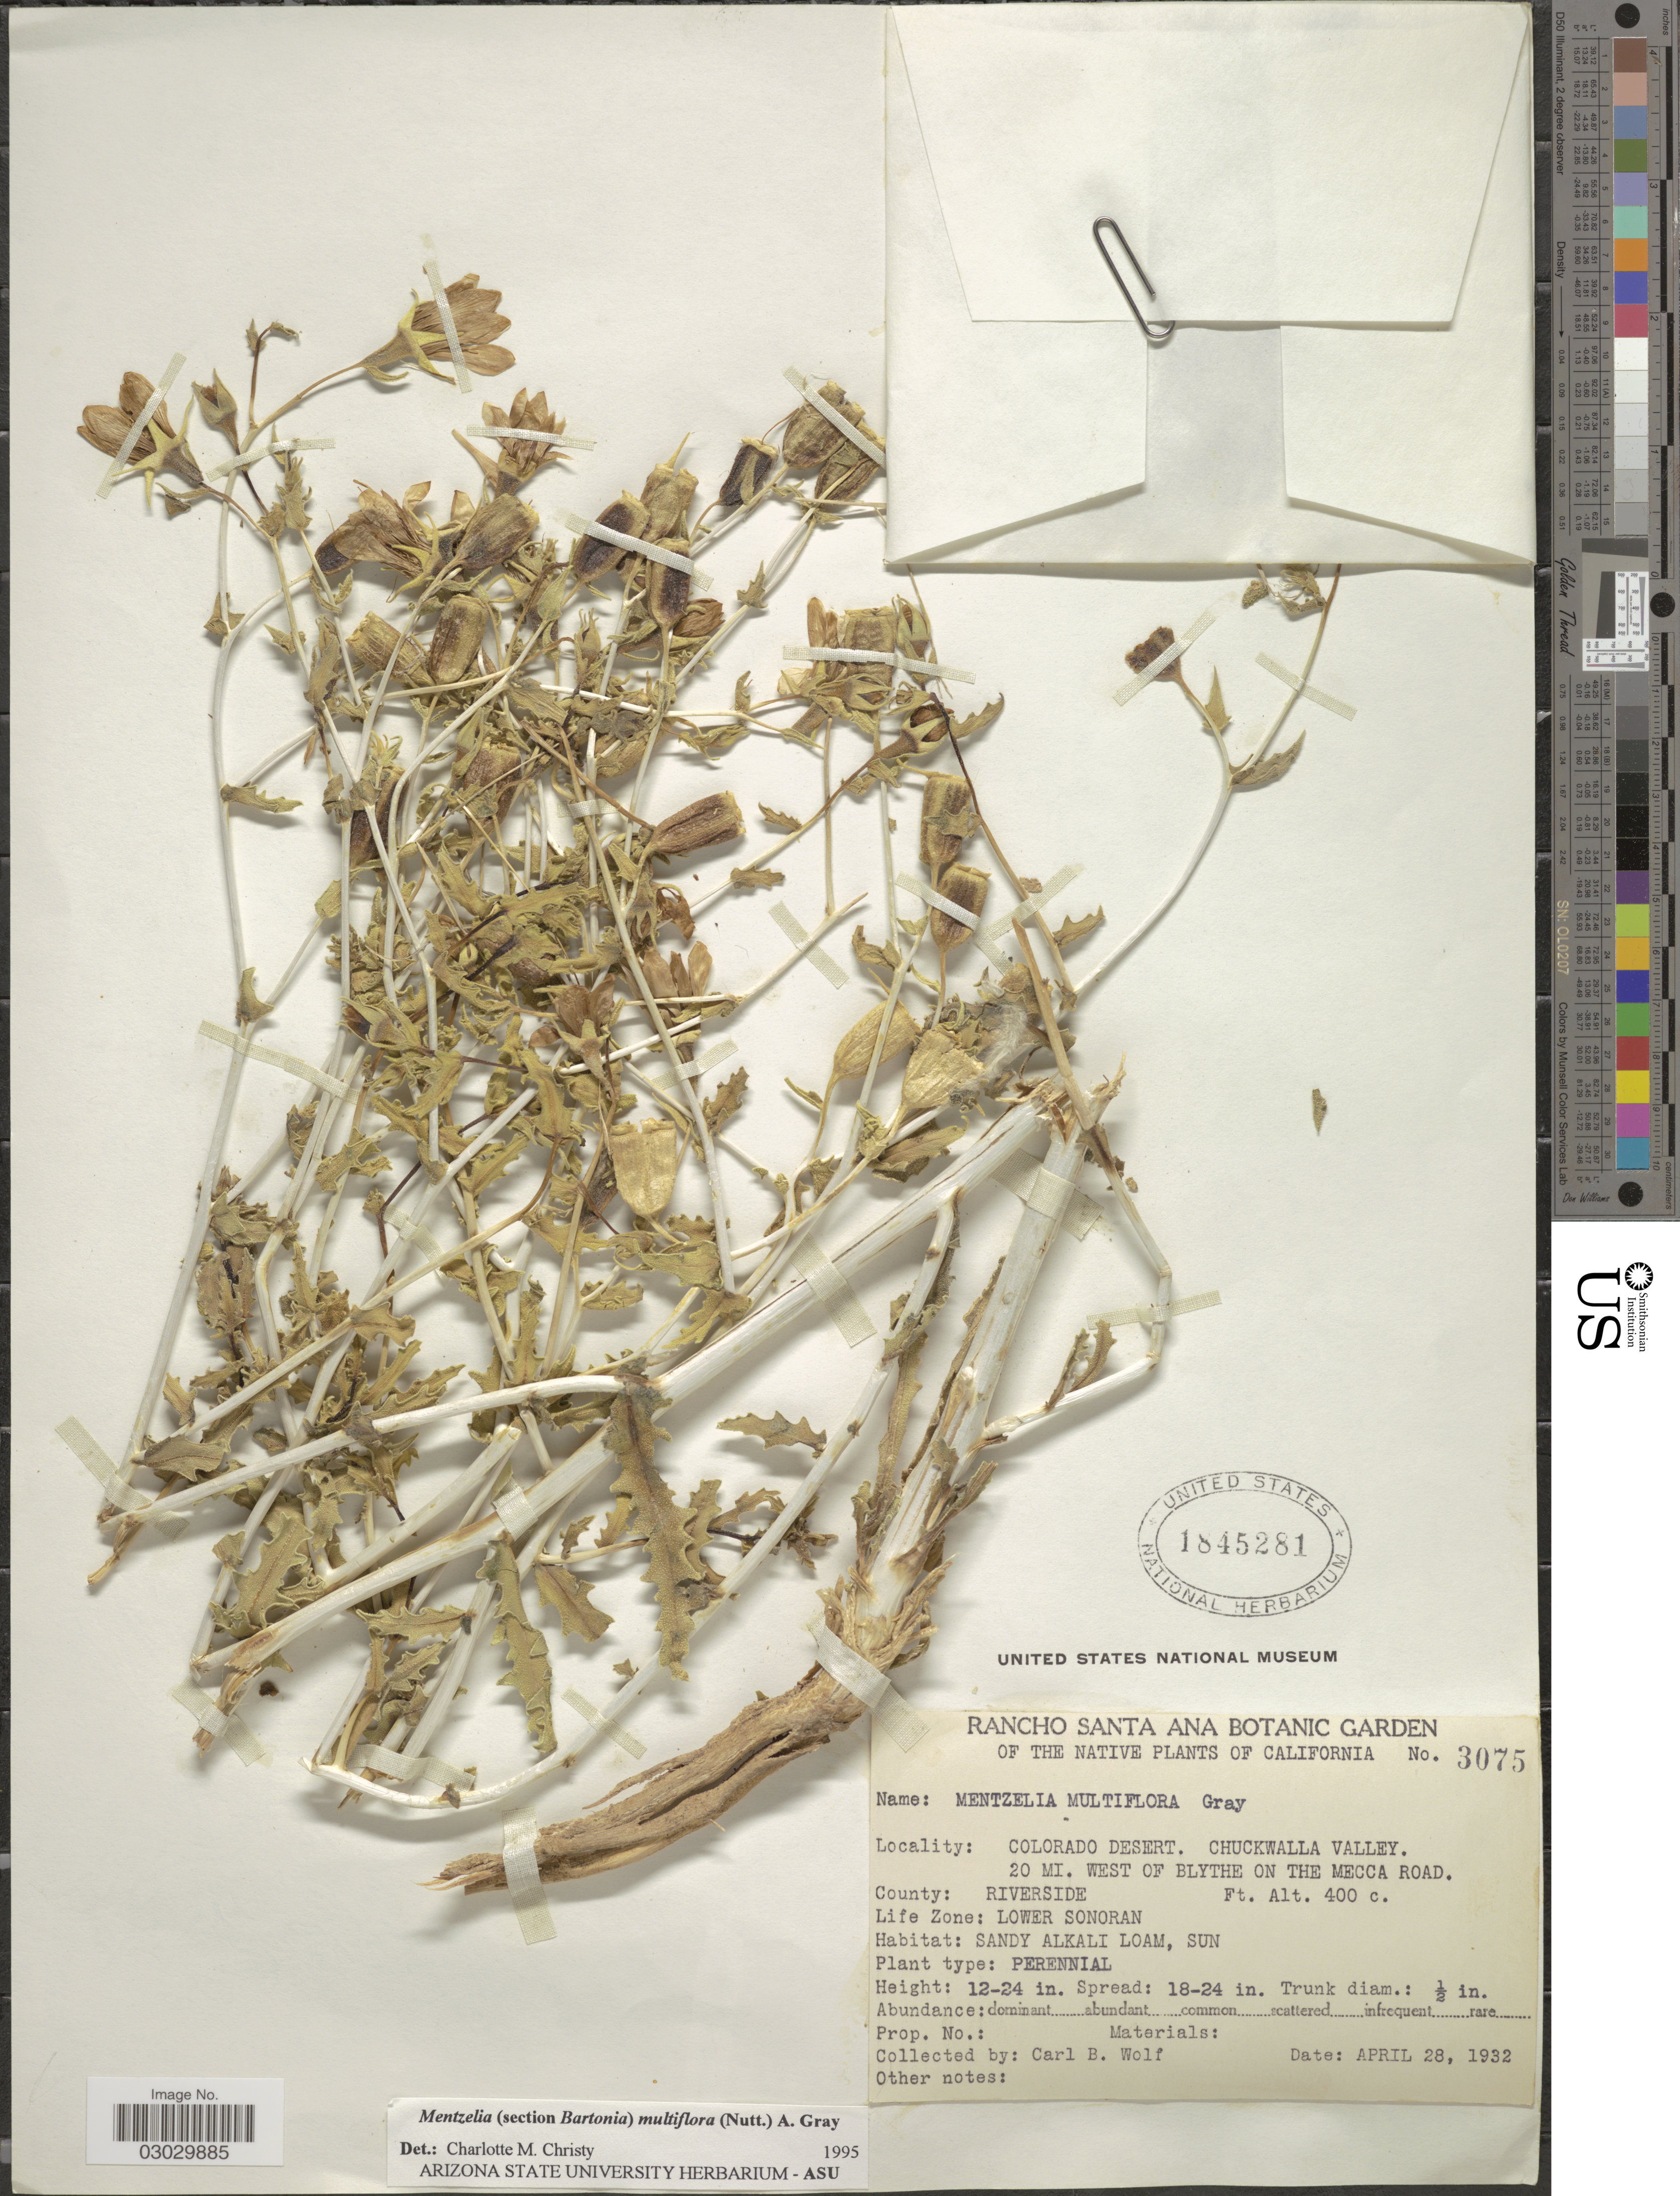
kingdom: Plantae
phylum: Tracheophyta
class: Magnoliopsida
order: Cornales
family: Loasaceae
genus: Mentzelia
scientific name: Mentzelia multiflora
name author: (Nutt.) A. Gray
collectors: C. B. Wolf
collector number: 3075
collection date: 1932-04-28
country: United States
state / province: California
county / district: Riverside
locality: Colorado Desert. Chuckwalla Valley, 20 mi. west of Blythe on the Mecca Road. County: Riverside. Life Zone: Lower Sonoran.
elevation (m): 122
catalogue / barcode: US 1845281